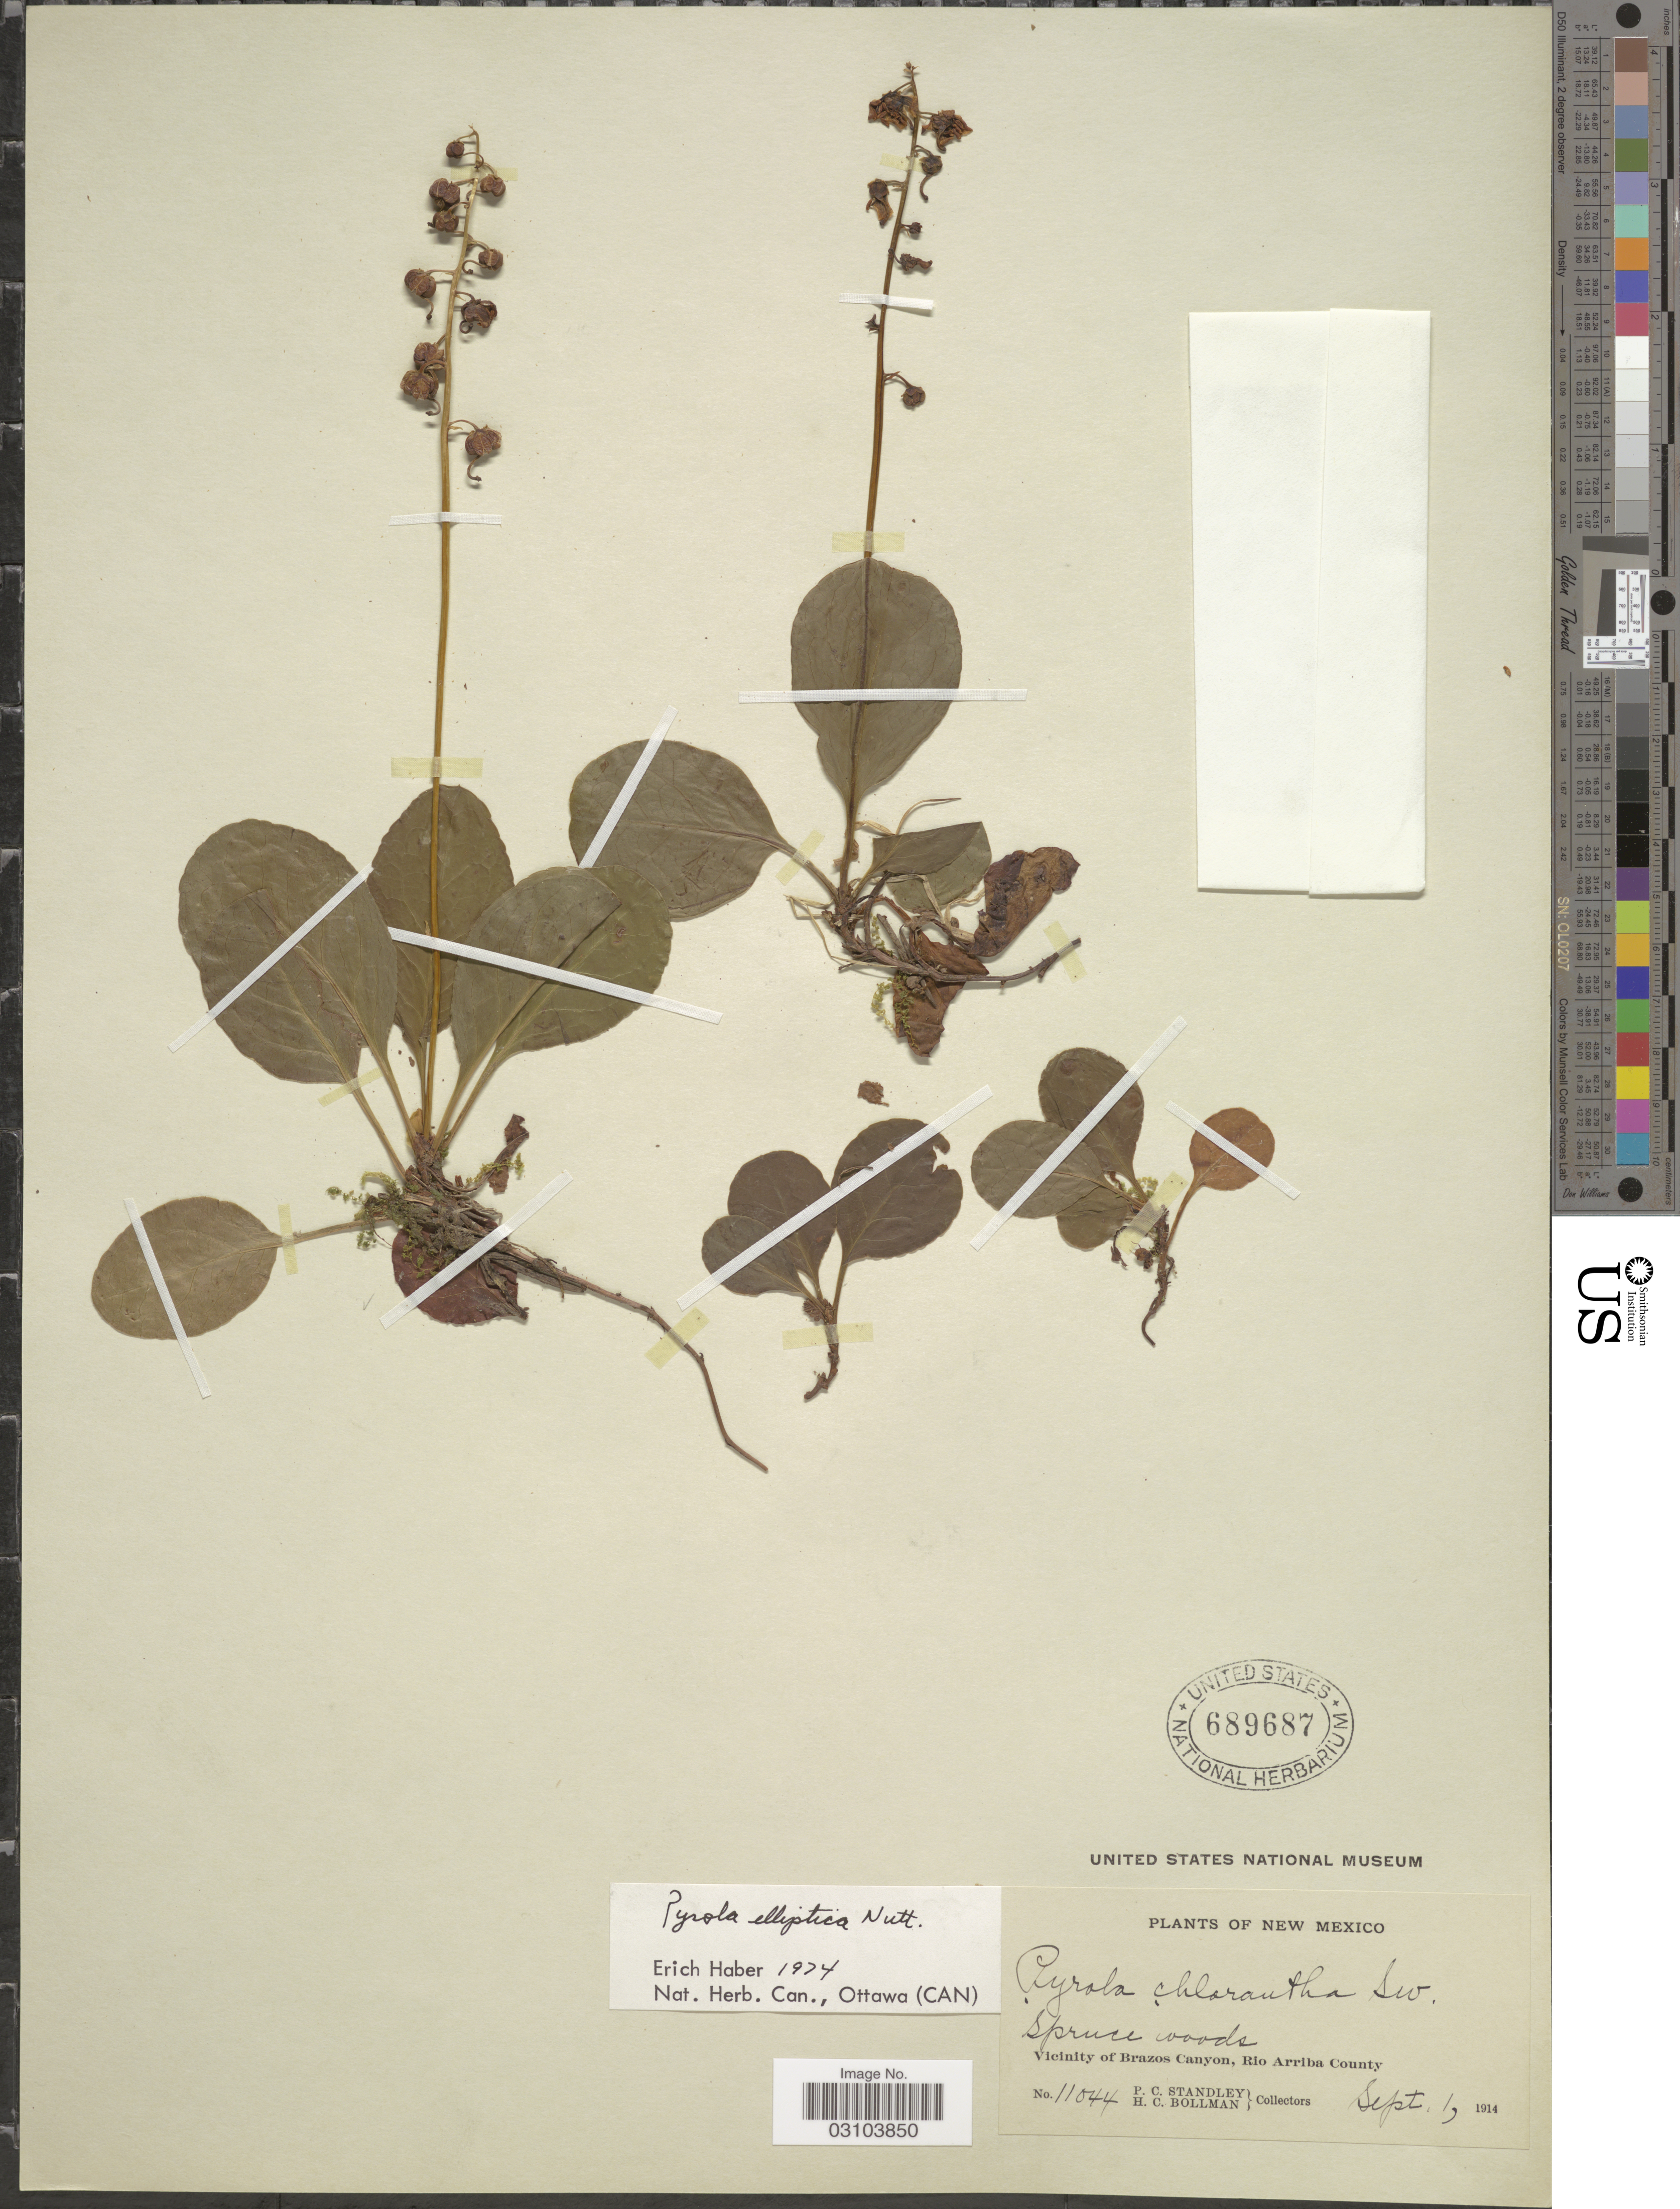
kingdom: Plantae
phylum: Tracheophyta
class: Magnoliopsida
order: Ericales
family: Ericaceae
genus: Pyrola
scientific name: Pyrola elliptica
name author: Nutt.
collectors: P. C. Standley & H. C. Bollman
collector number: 11044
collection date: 1914-09-01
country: United States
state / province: New Mexico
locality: Vicinity of Brazos Canyon. Rio Arriba County.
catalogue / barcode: US 689687